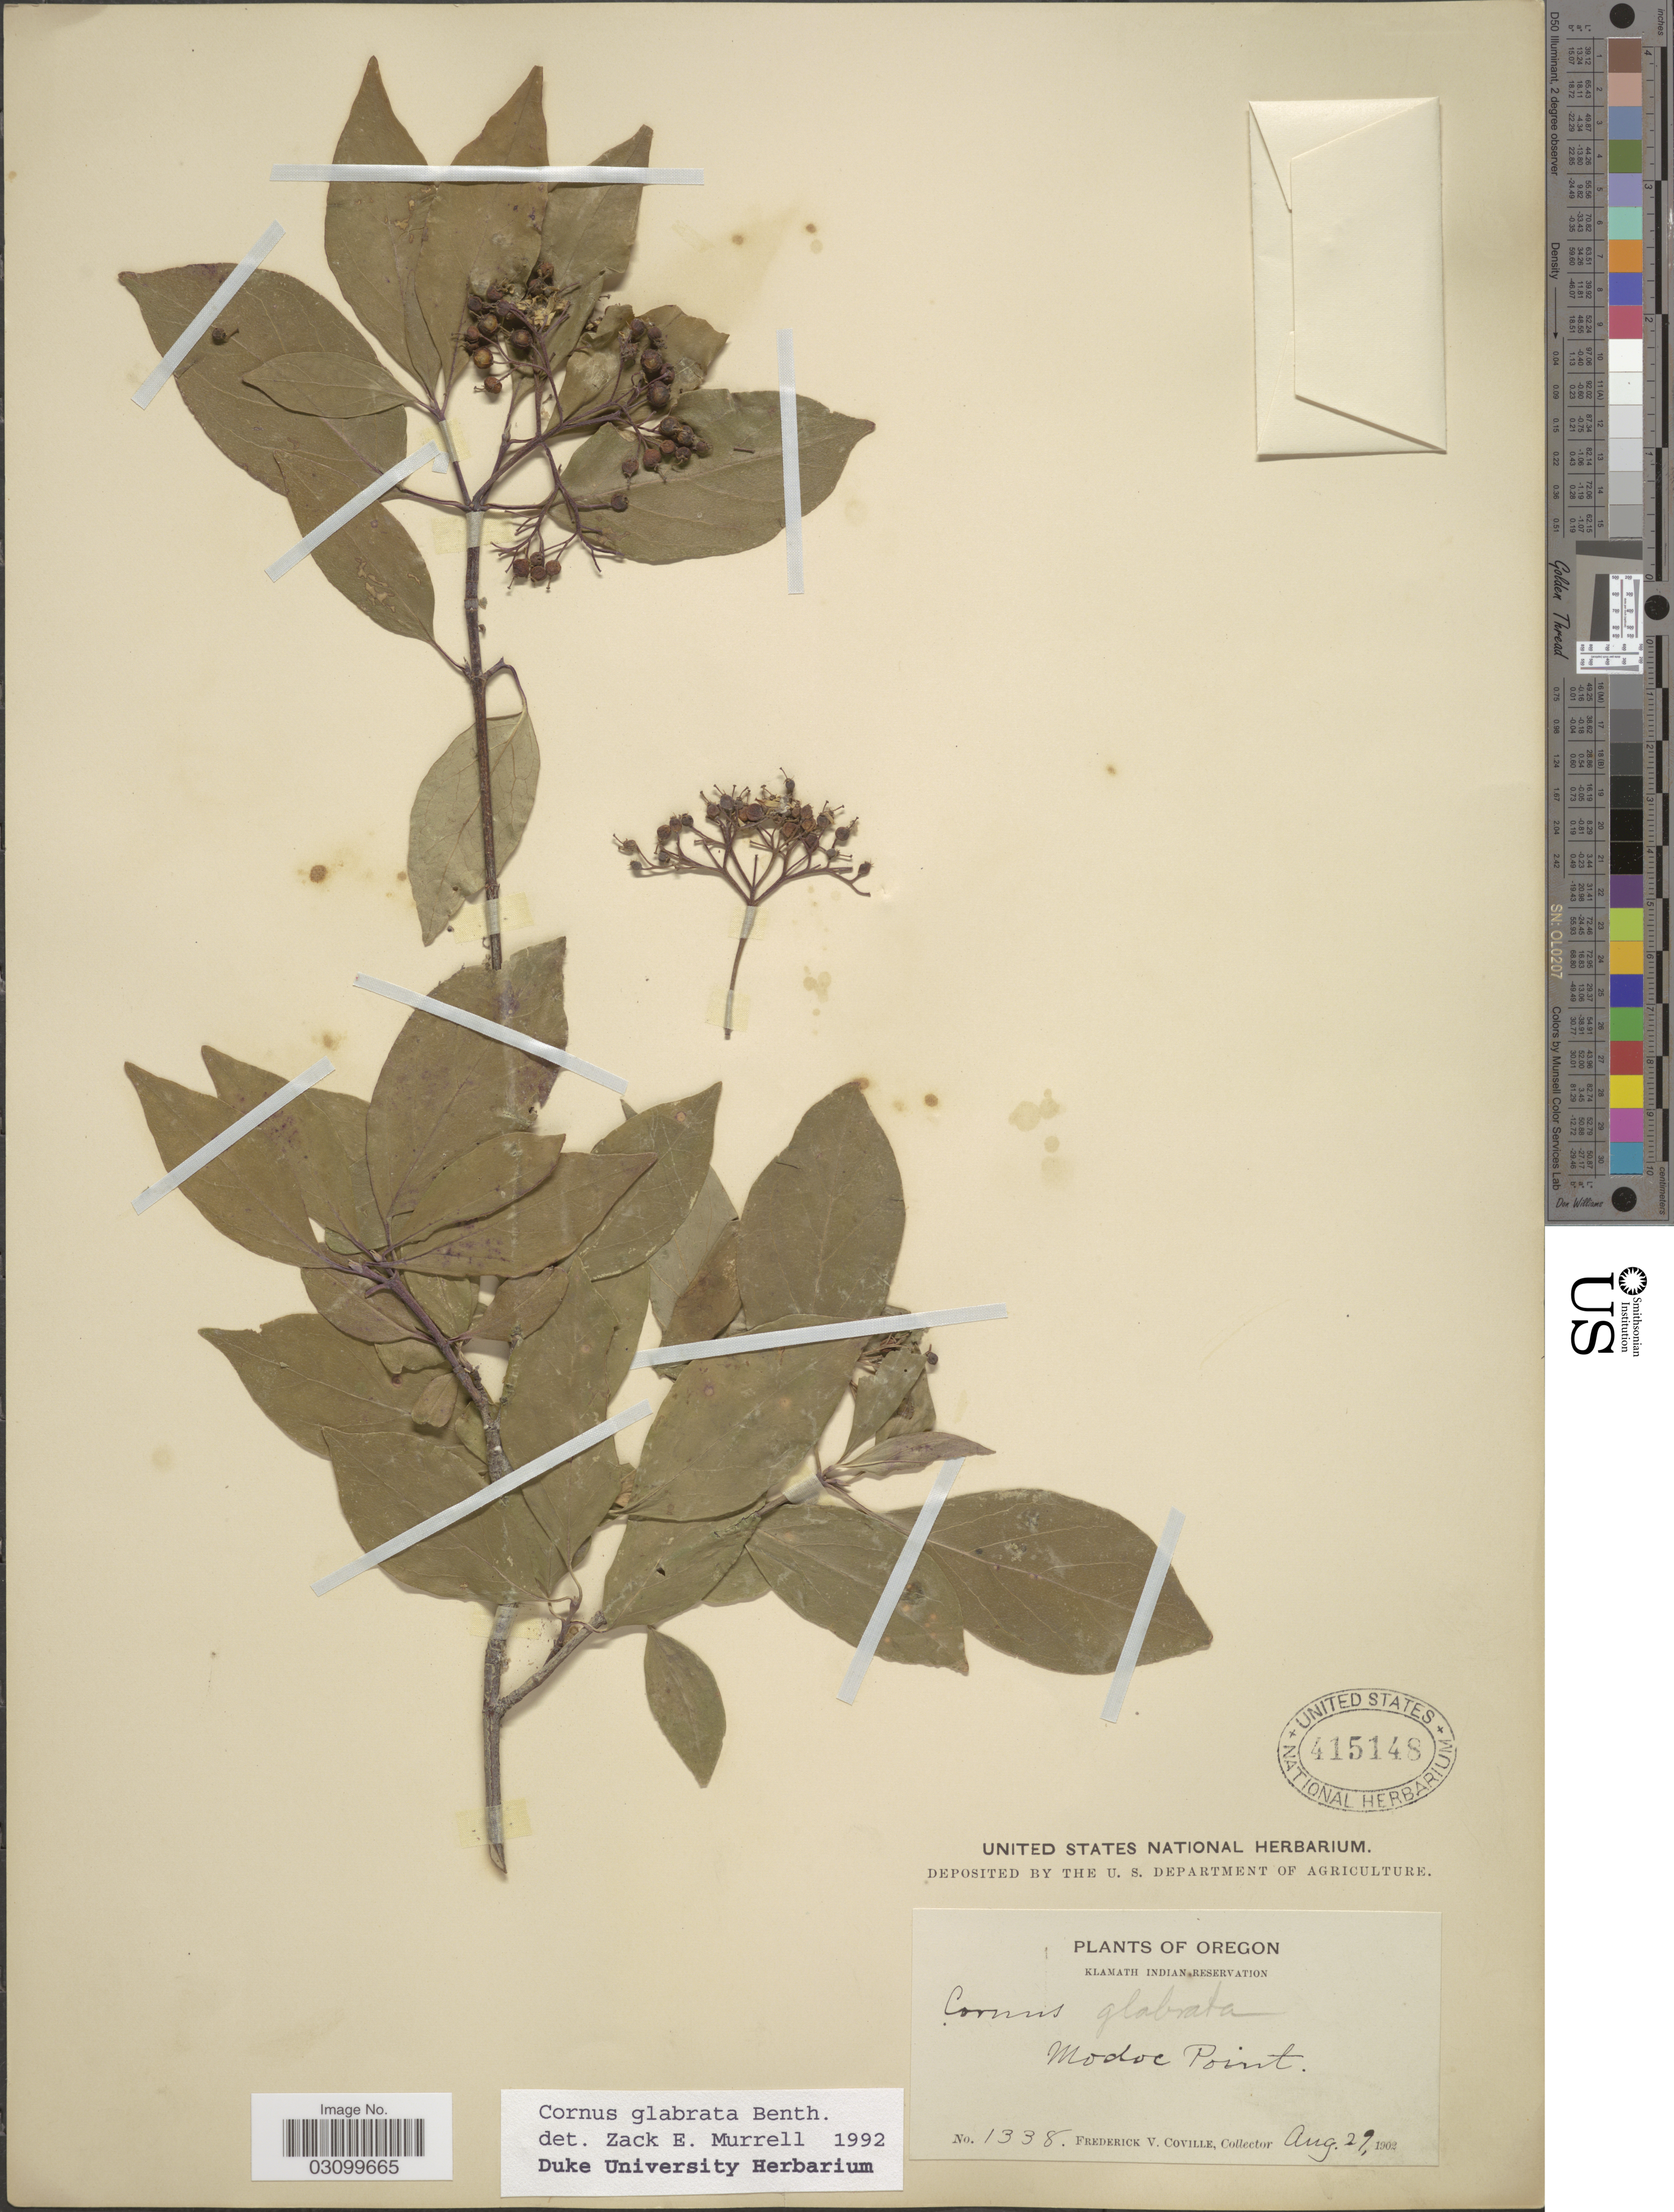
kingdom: Plantae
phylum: Tracheophyta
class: Magnoliopsida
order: Cornales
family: Cornaceae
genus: Cornus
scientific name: Cornus glabrata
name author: Benth.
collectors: F. V. Coville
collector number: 1338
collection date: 1902-08-27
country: United States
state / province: Oregon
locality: Klamath Indian Reservation. Modoc Point.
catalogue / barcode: US 415148